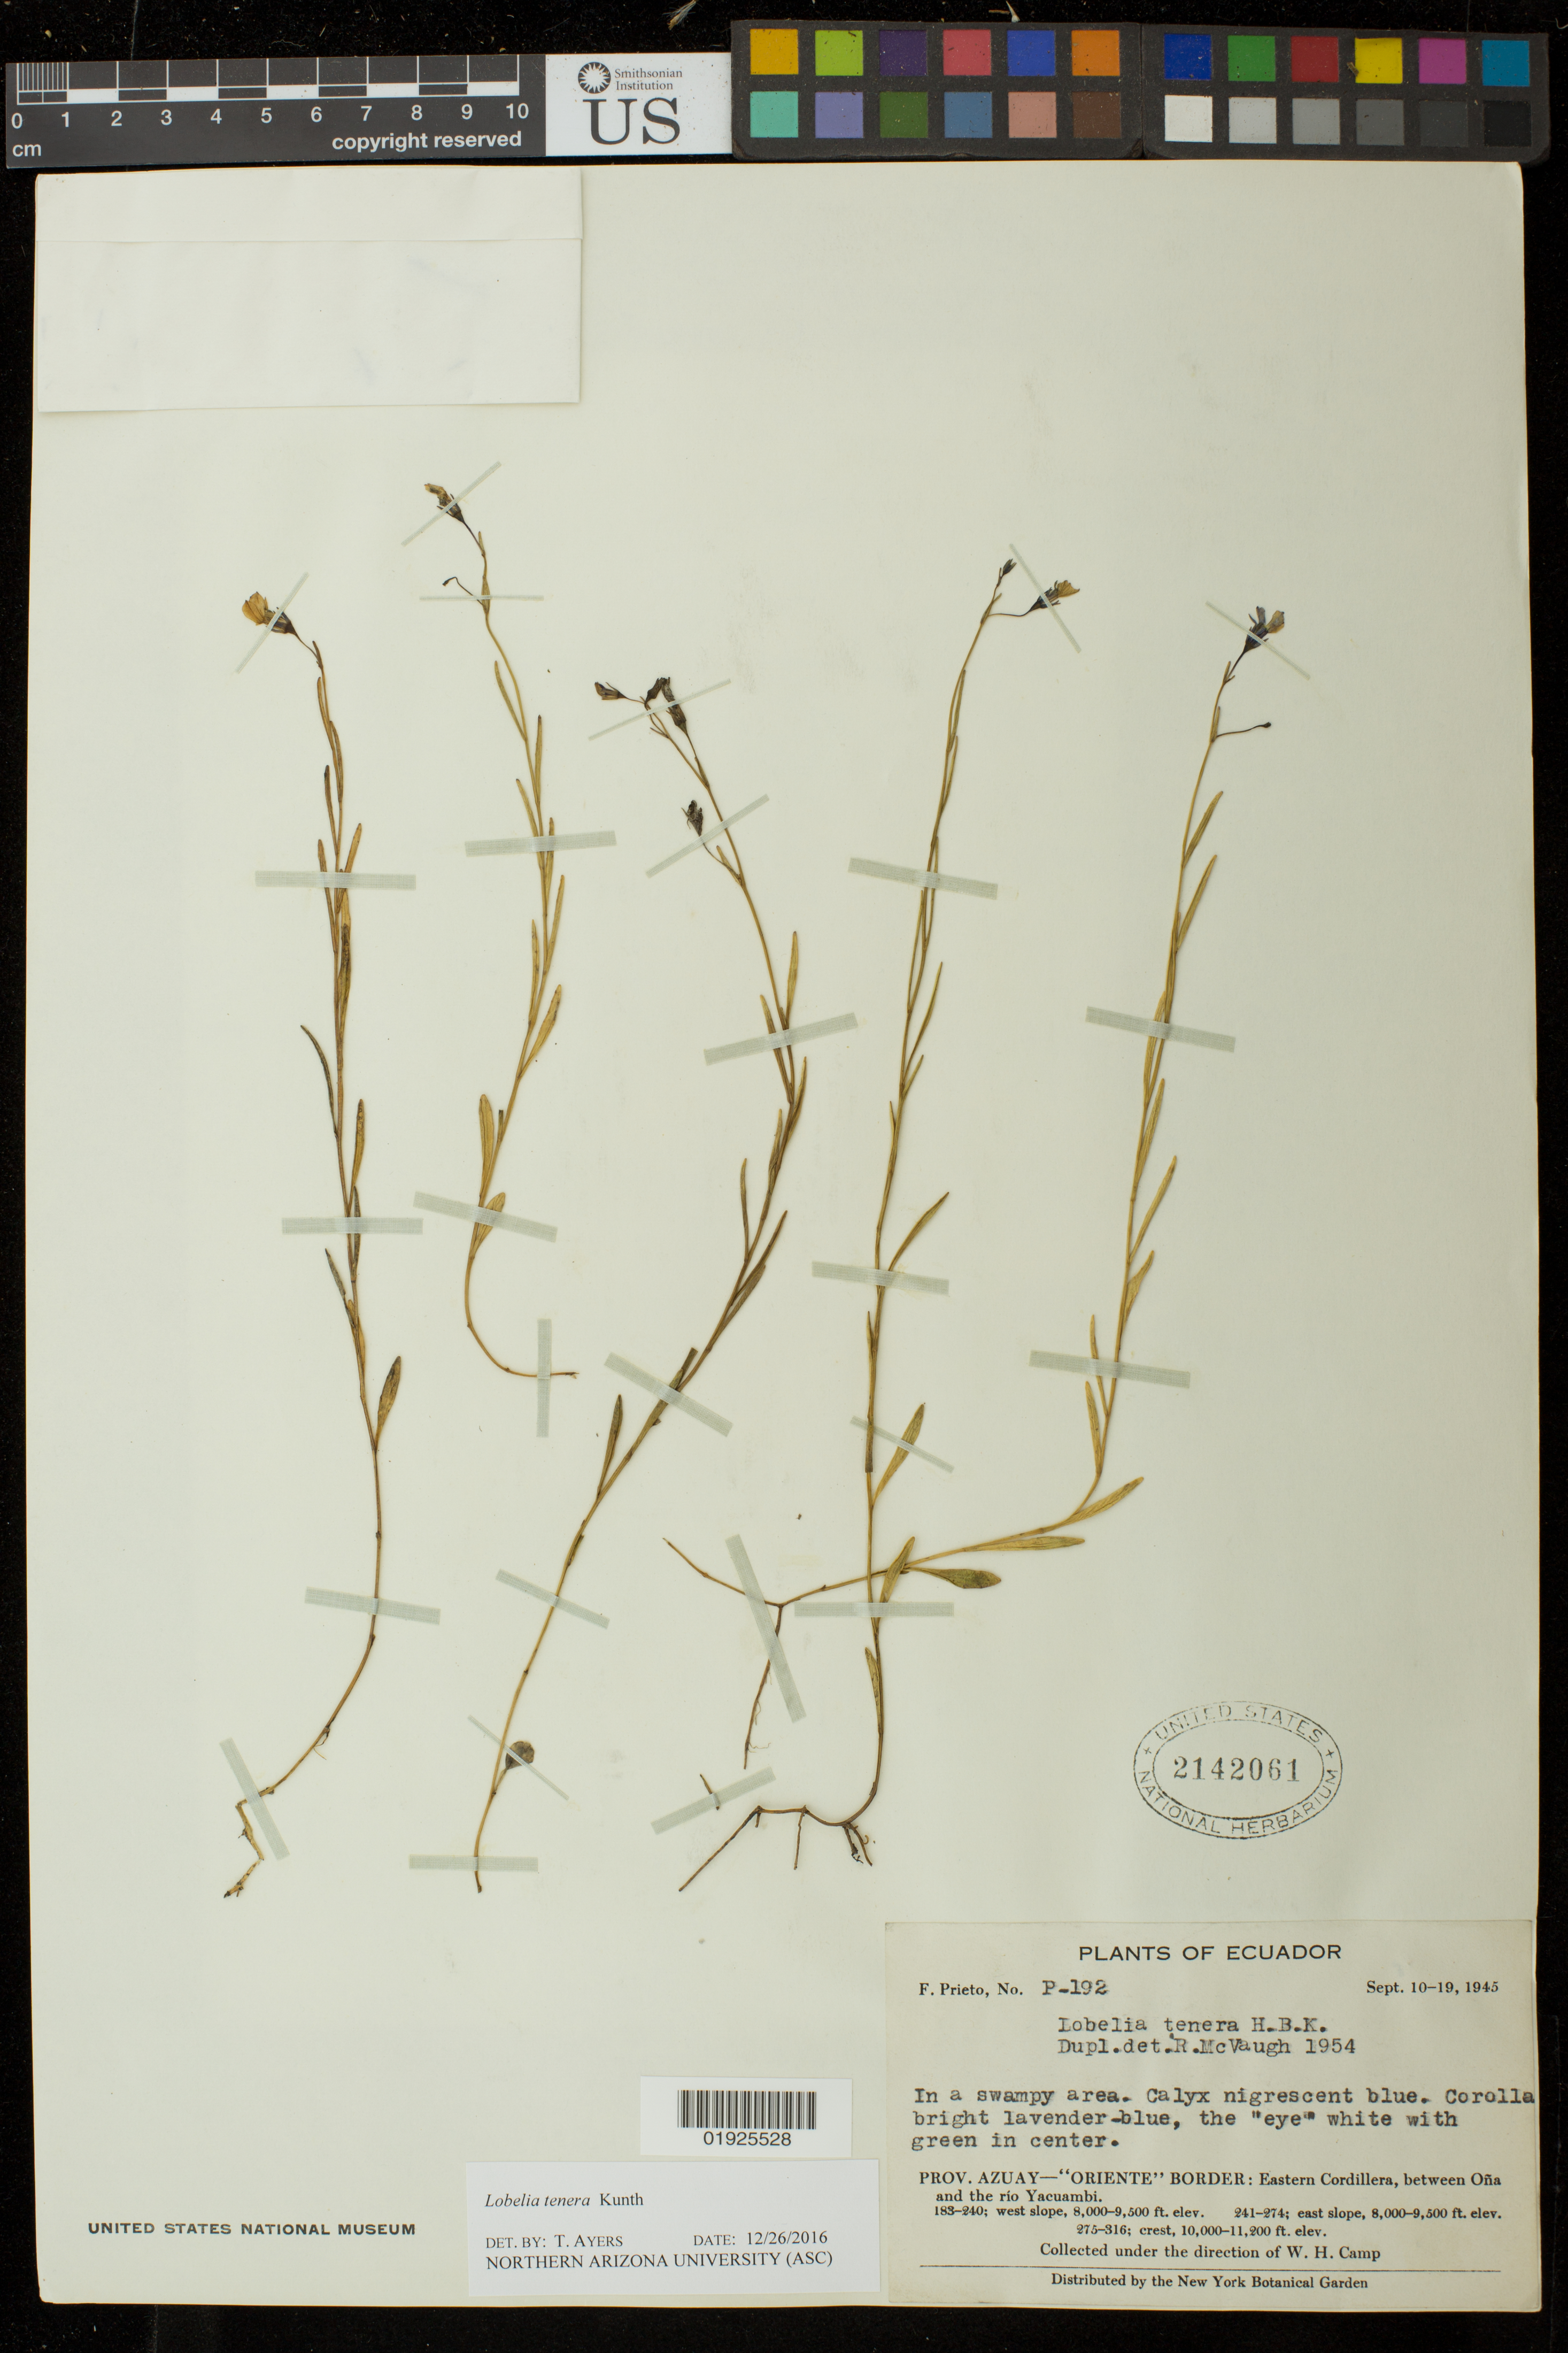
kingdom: Plantae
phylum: Tracheophyta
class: Magnoliopsida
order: Asterales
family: Campanulaceae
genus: Lobelia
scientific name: Lobelia tenera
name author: Kunth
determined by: Ayers, Tina J.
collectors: F. Prieto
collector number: P-192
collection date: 1945-09-10/1945-09-19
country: Ecuador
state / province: Azuay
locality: "Oriente" Border: Eastern Cordillera, between Ona and the rio Yacuambi.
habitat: West slope. In a swampy area.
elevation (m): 2438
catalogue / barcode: US 2142061